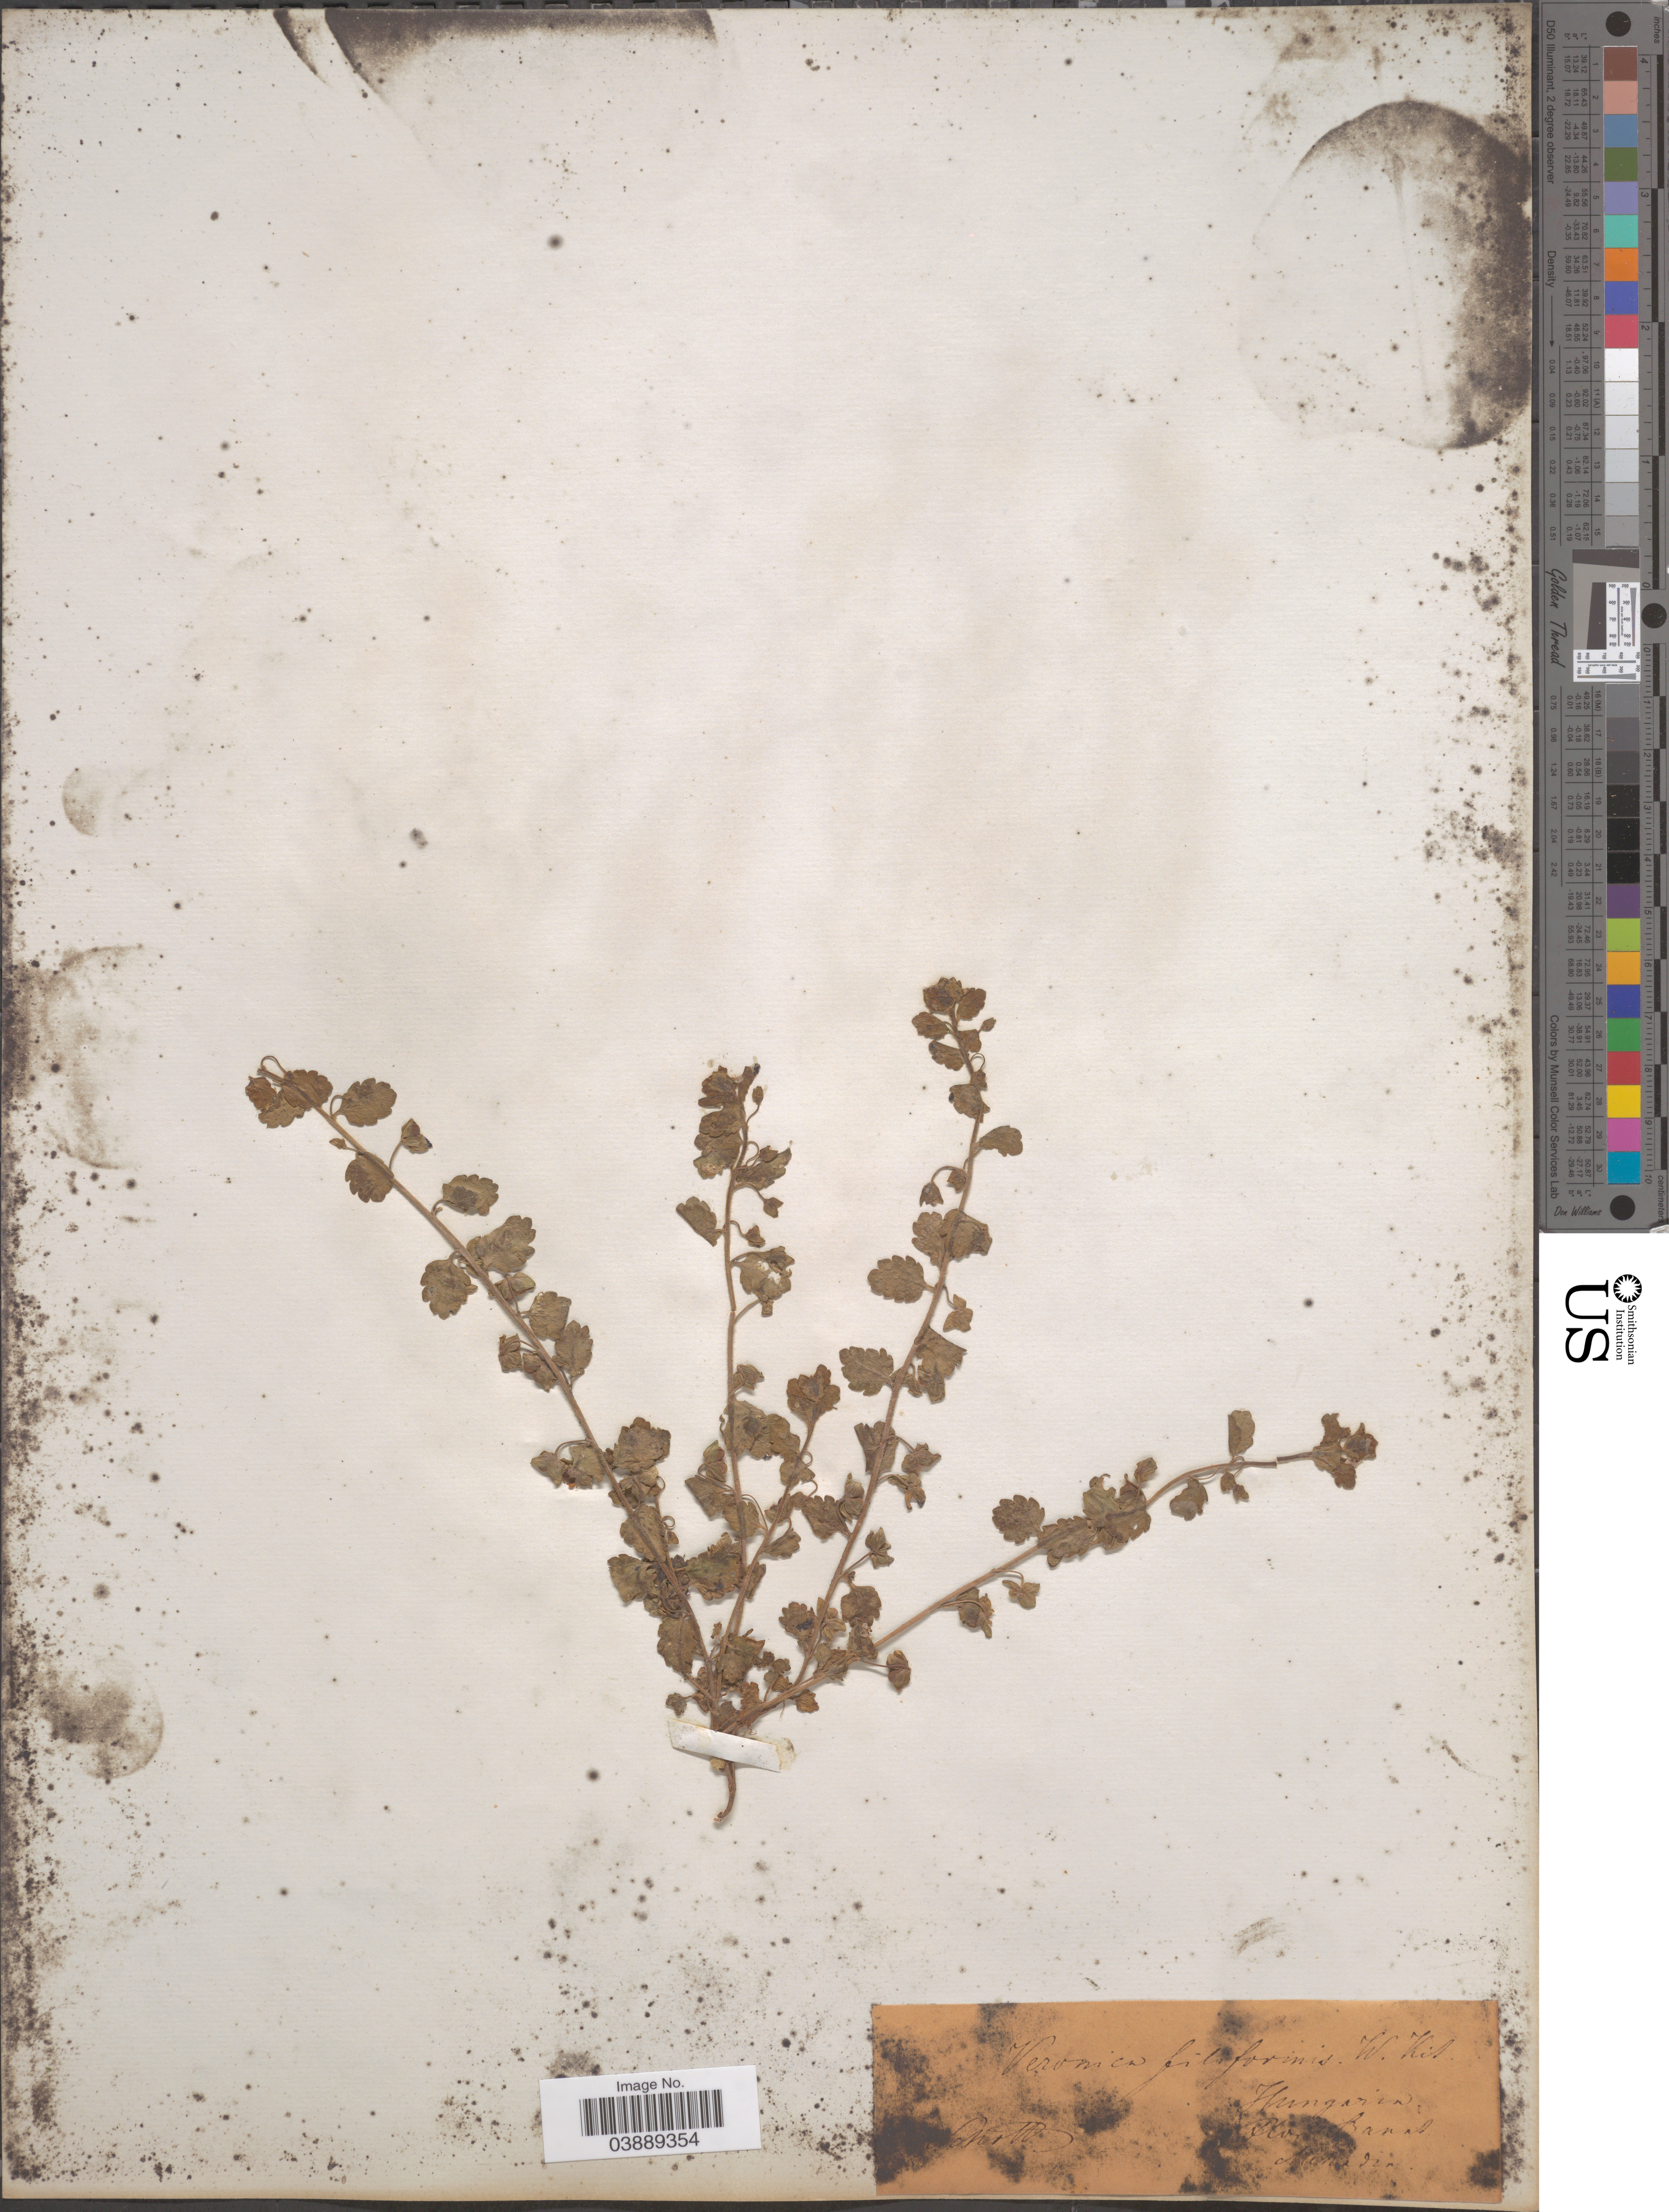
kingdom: Plantae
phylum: Tracheophyta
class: Magnoliopsida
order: Lamiales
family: Plantaginaceae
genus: Veronica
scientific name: Veronica filiformis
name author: Sm.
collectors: -. Schottz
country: Hungary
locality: Hungaria. Flor. Banal. Monadin. [interpreted]